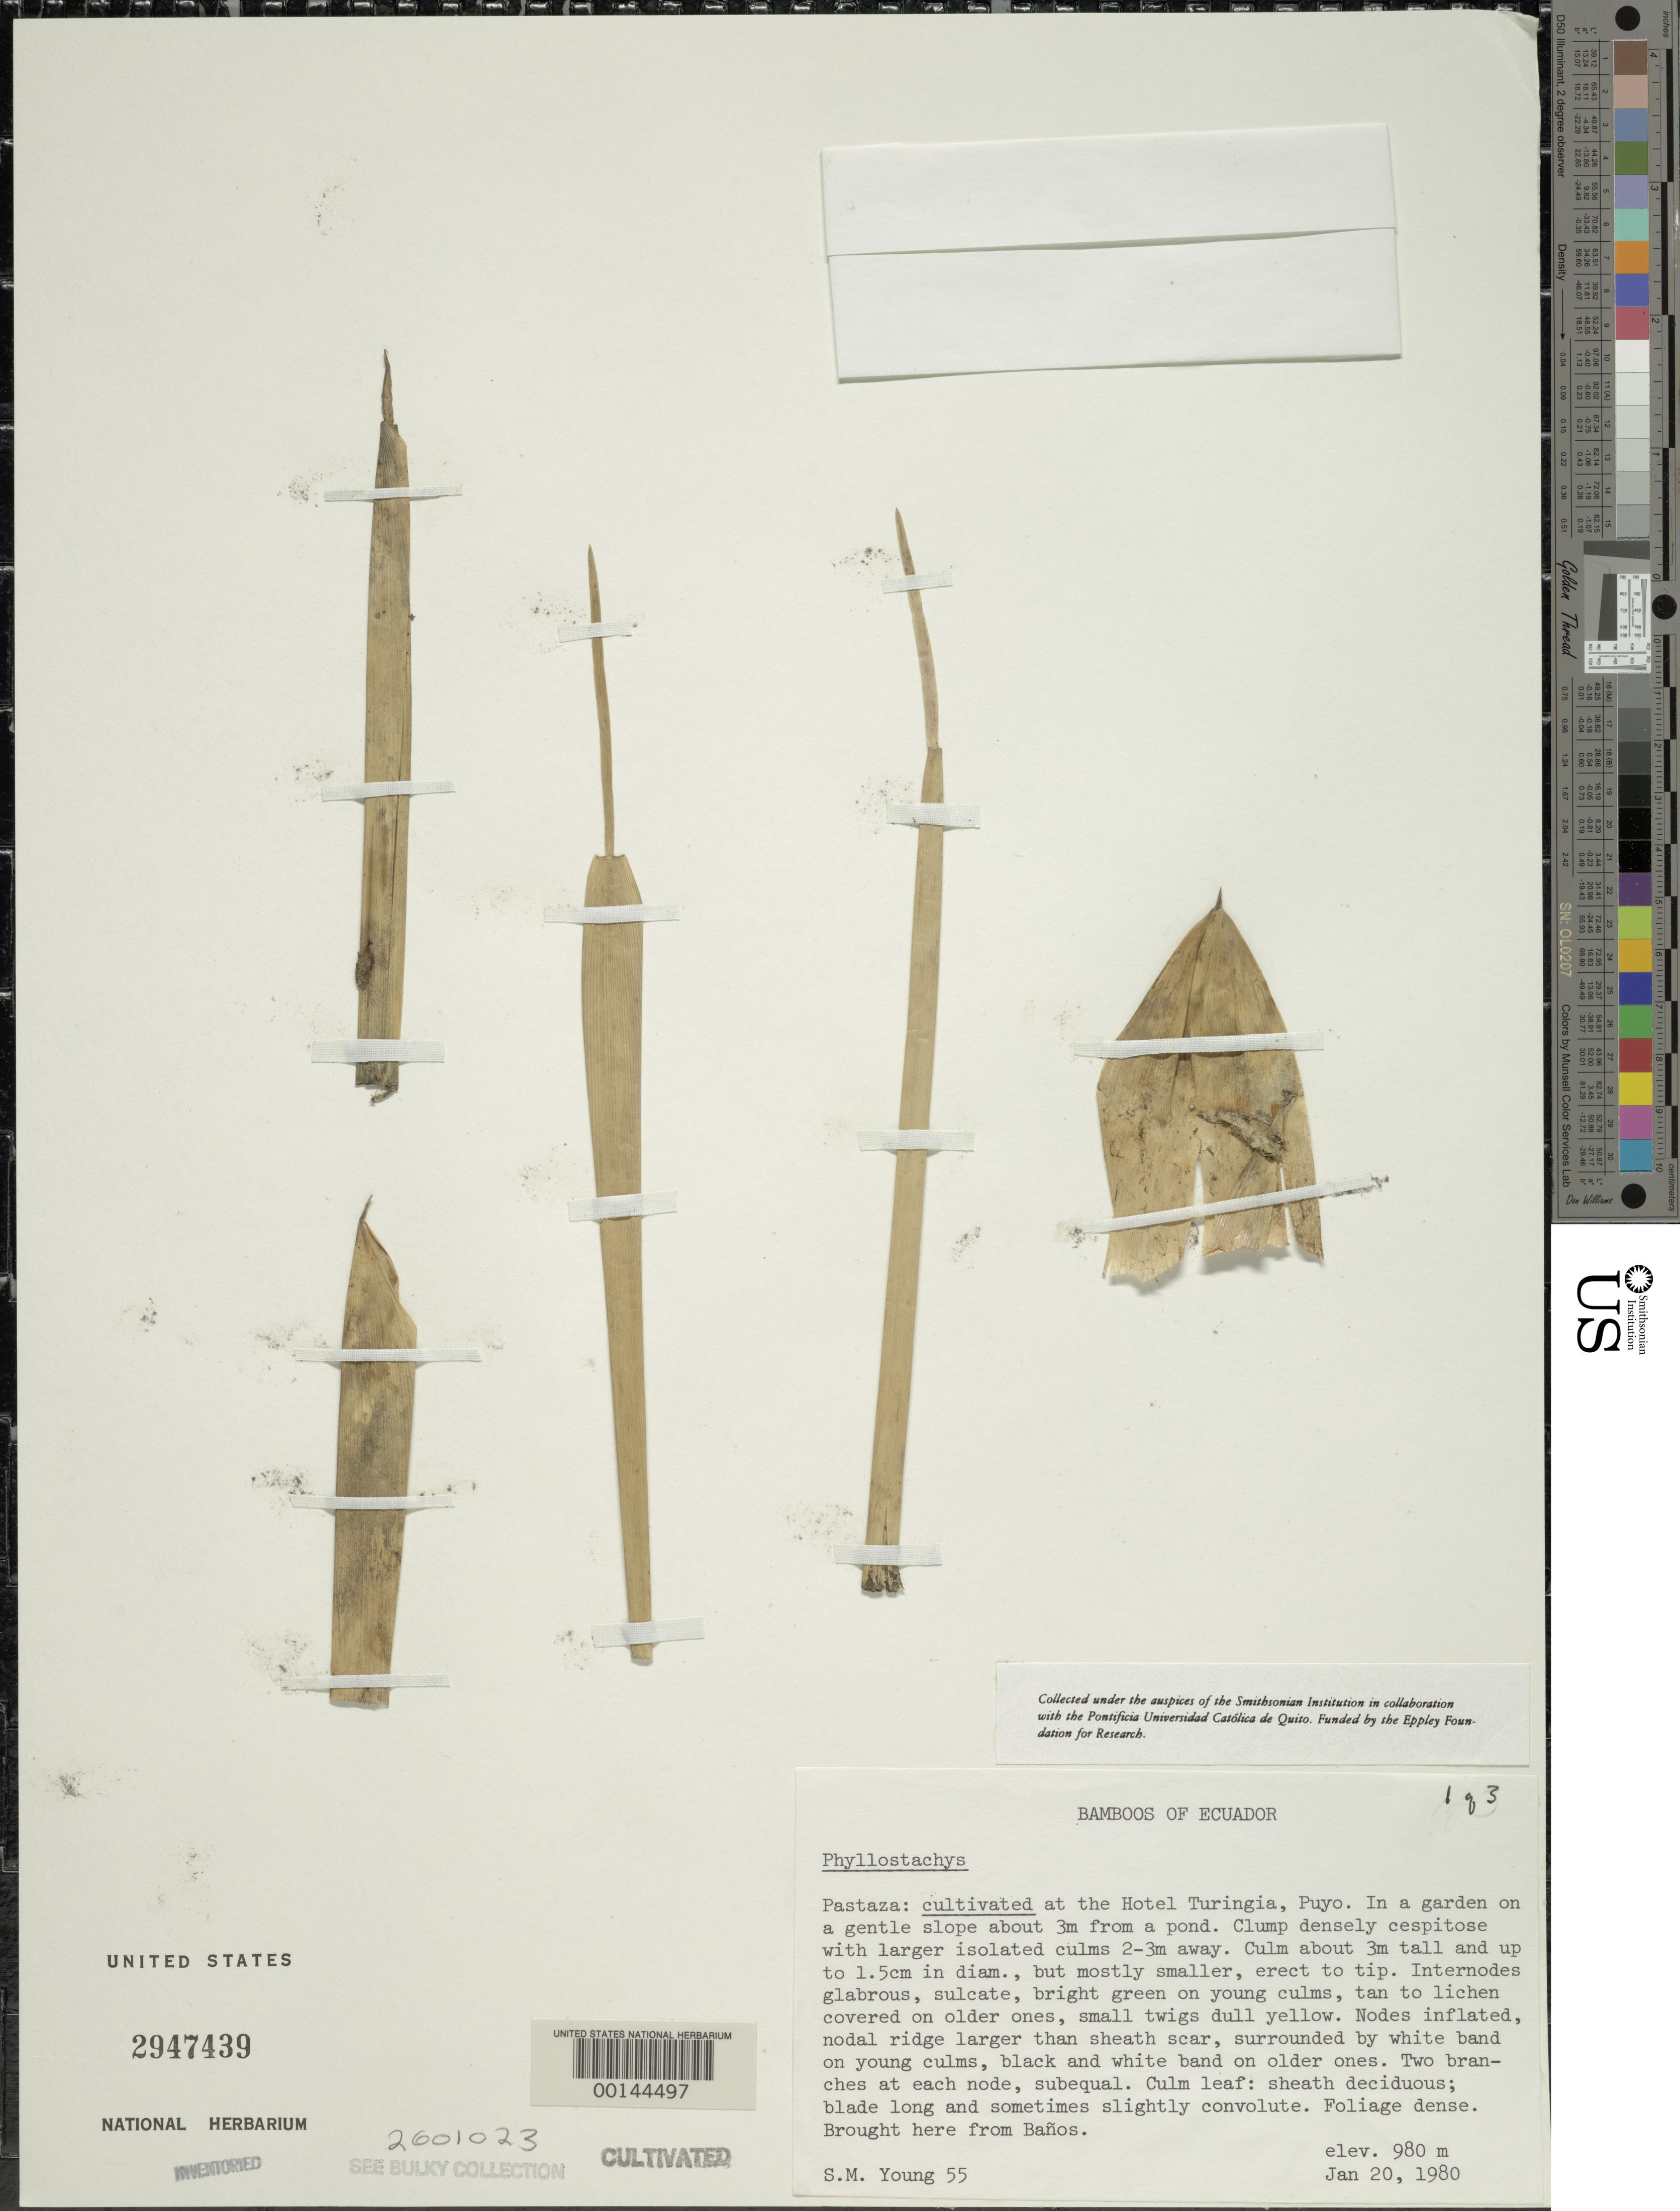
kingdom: Plantae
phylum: Tracheophyta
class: Liliopsida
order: Poales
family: Poaceae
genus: Phyllostachys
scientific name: Phyllostachys sp.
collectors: S. Young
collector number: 55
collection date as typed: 20 Jan 1980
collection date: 1980-01-20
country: Ecuador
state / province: Pastaza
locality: Puyo, hotel turingia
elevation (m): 980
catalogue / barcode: US 2947439